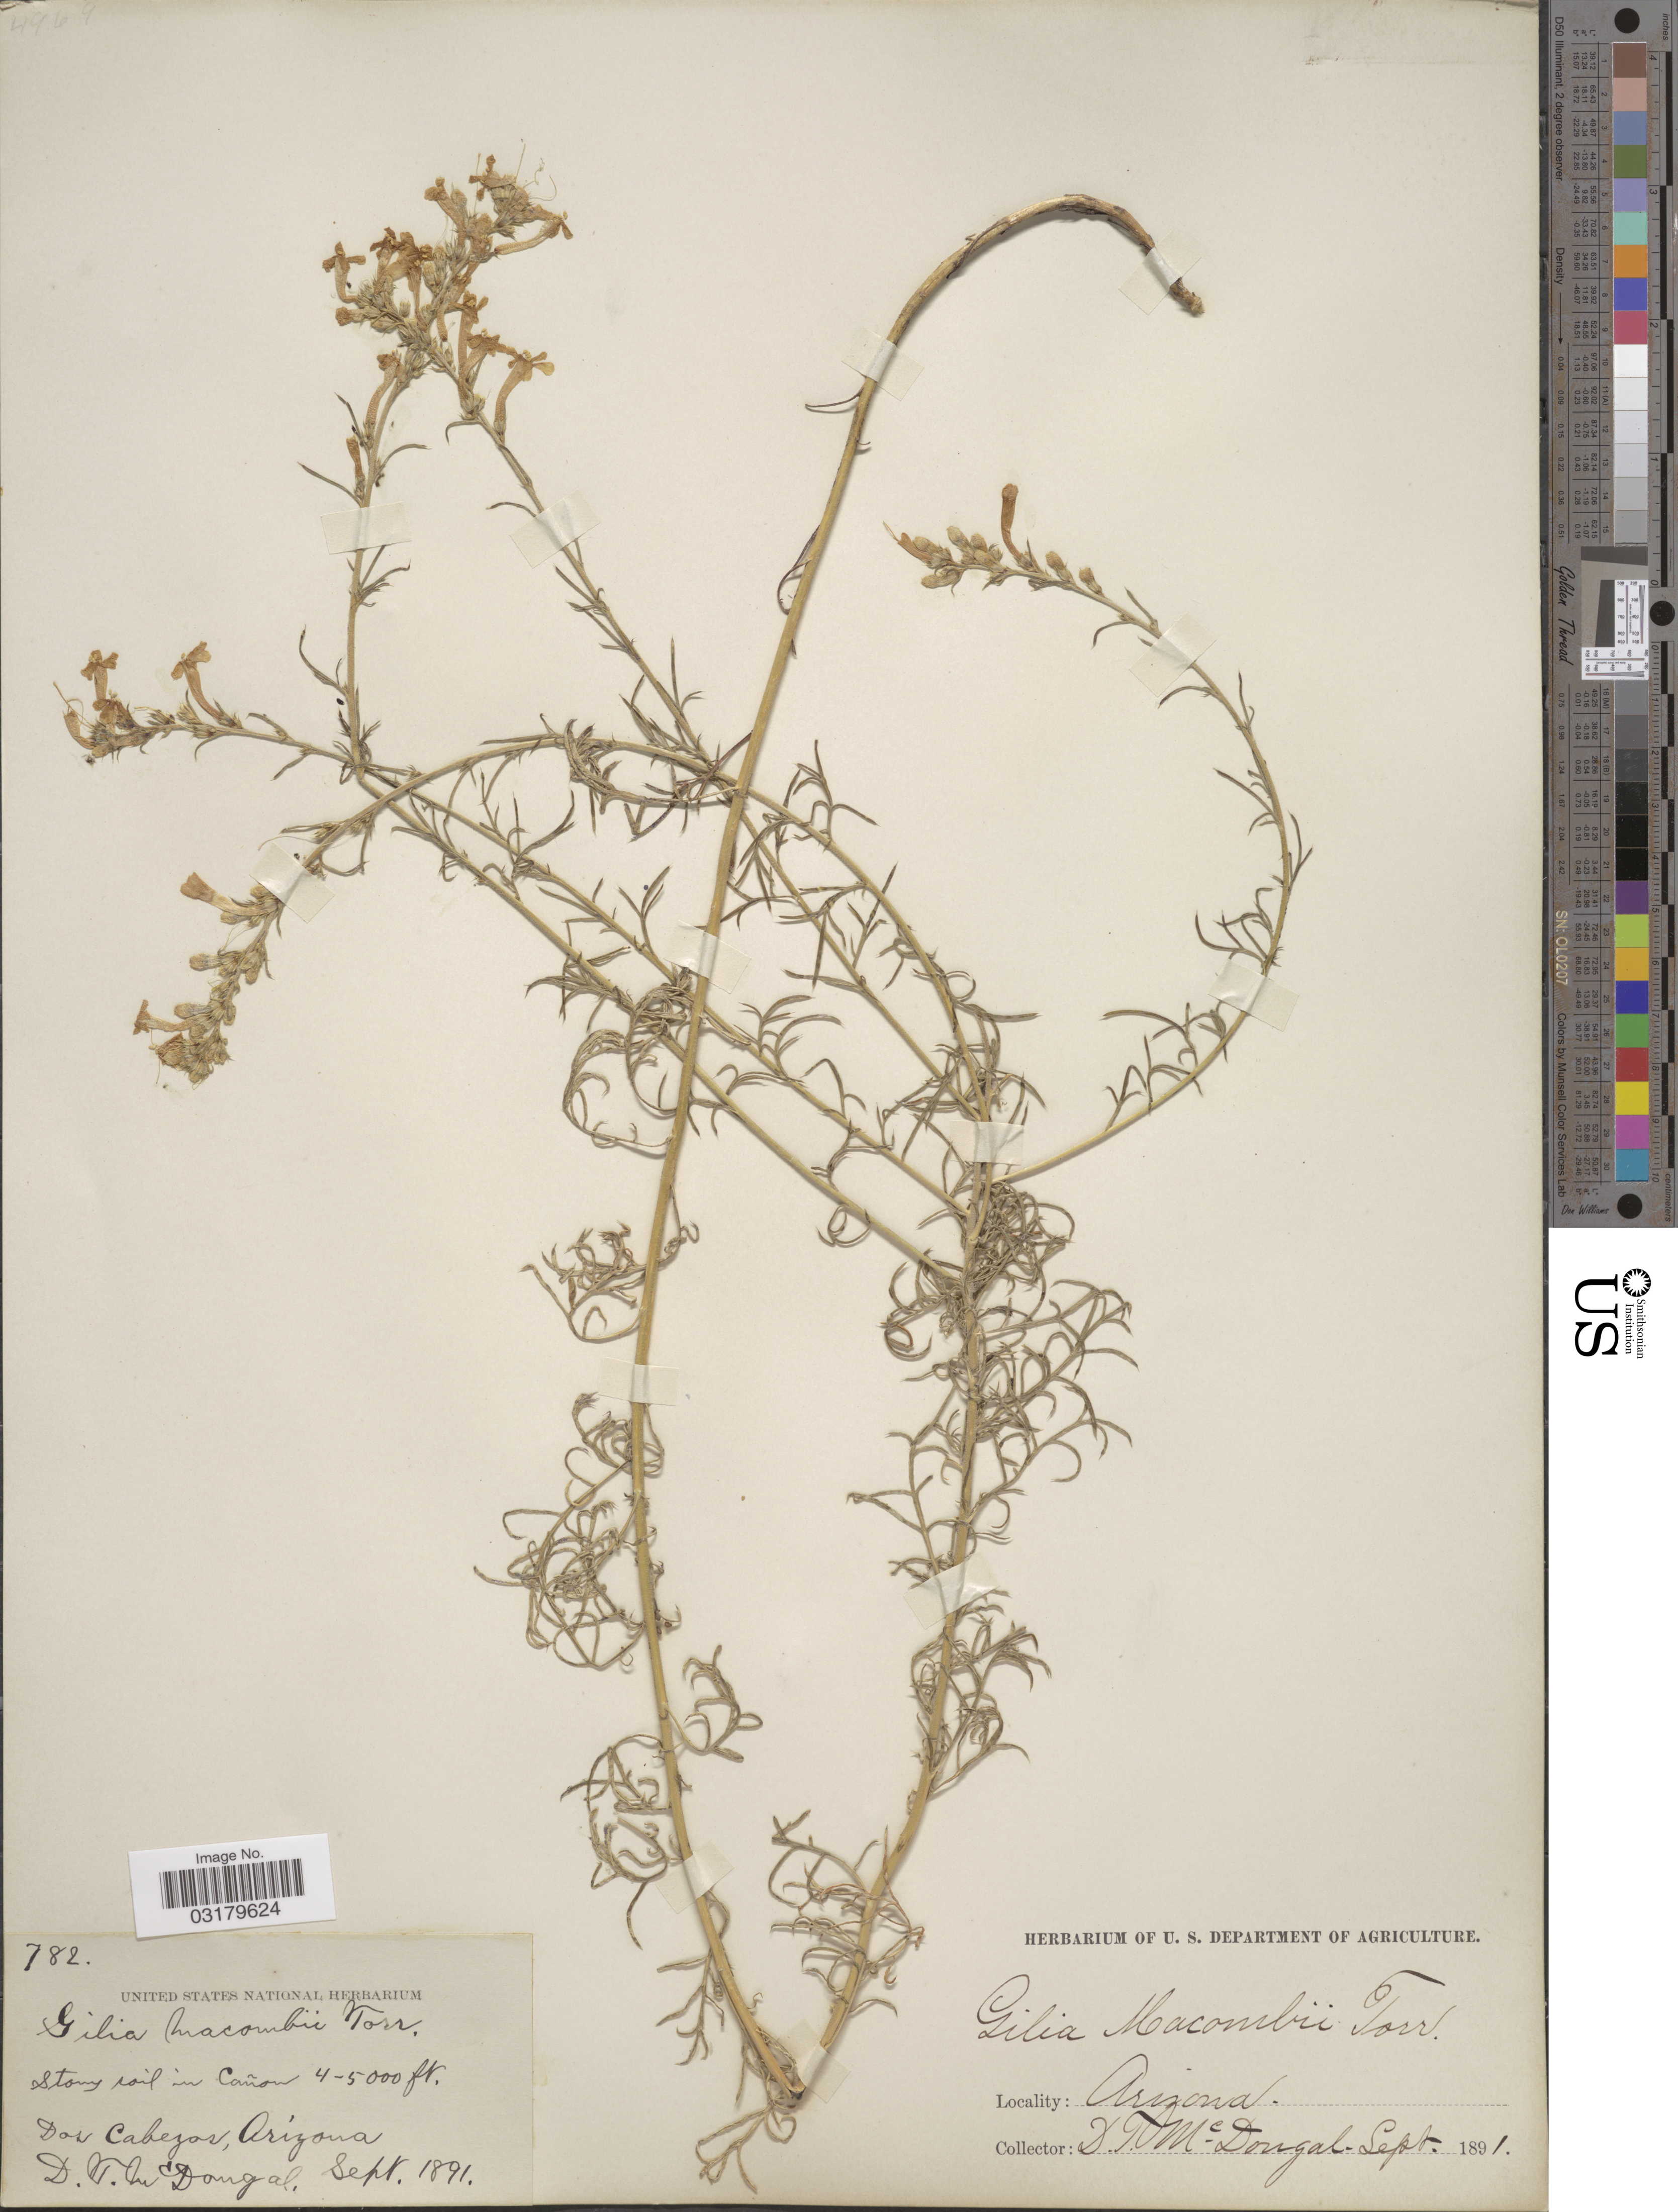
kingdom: Plantae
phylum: Tracheophyta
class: Magnoliopsida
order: Ericales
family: Polemoniaceae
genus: Ipomopsis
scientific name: Ipomopsis macombii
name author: (Torr. ex A. Gray) V.E. Grant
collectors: D. McDougal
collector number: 782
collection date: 1891-09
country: United States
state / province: Arizona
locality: Stony soil in Cañon. Dos Cabezas.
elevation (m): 1219